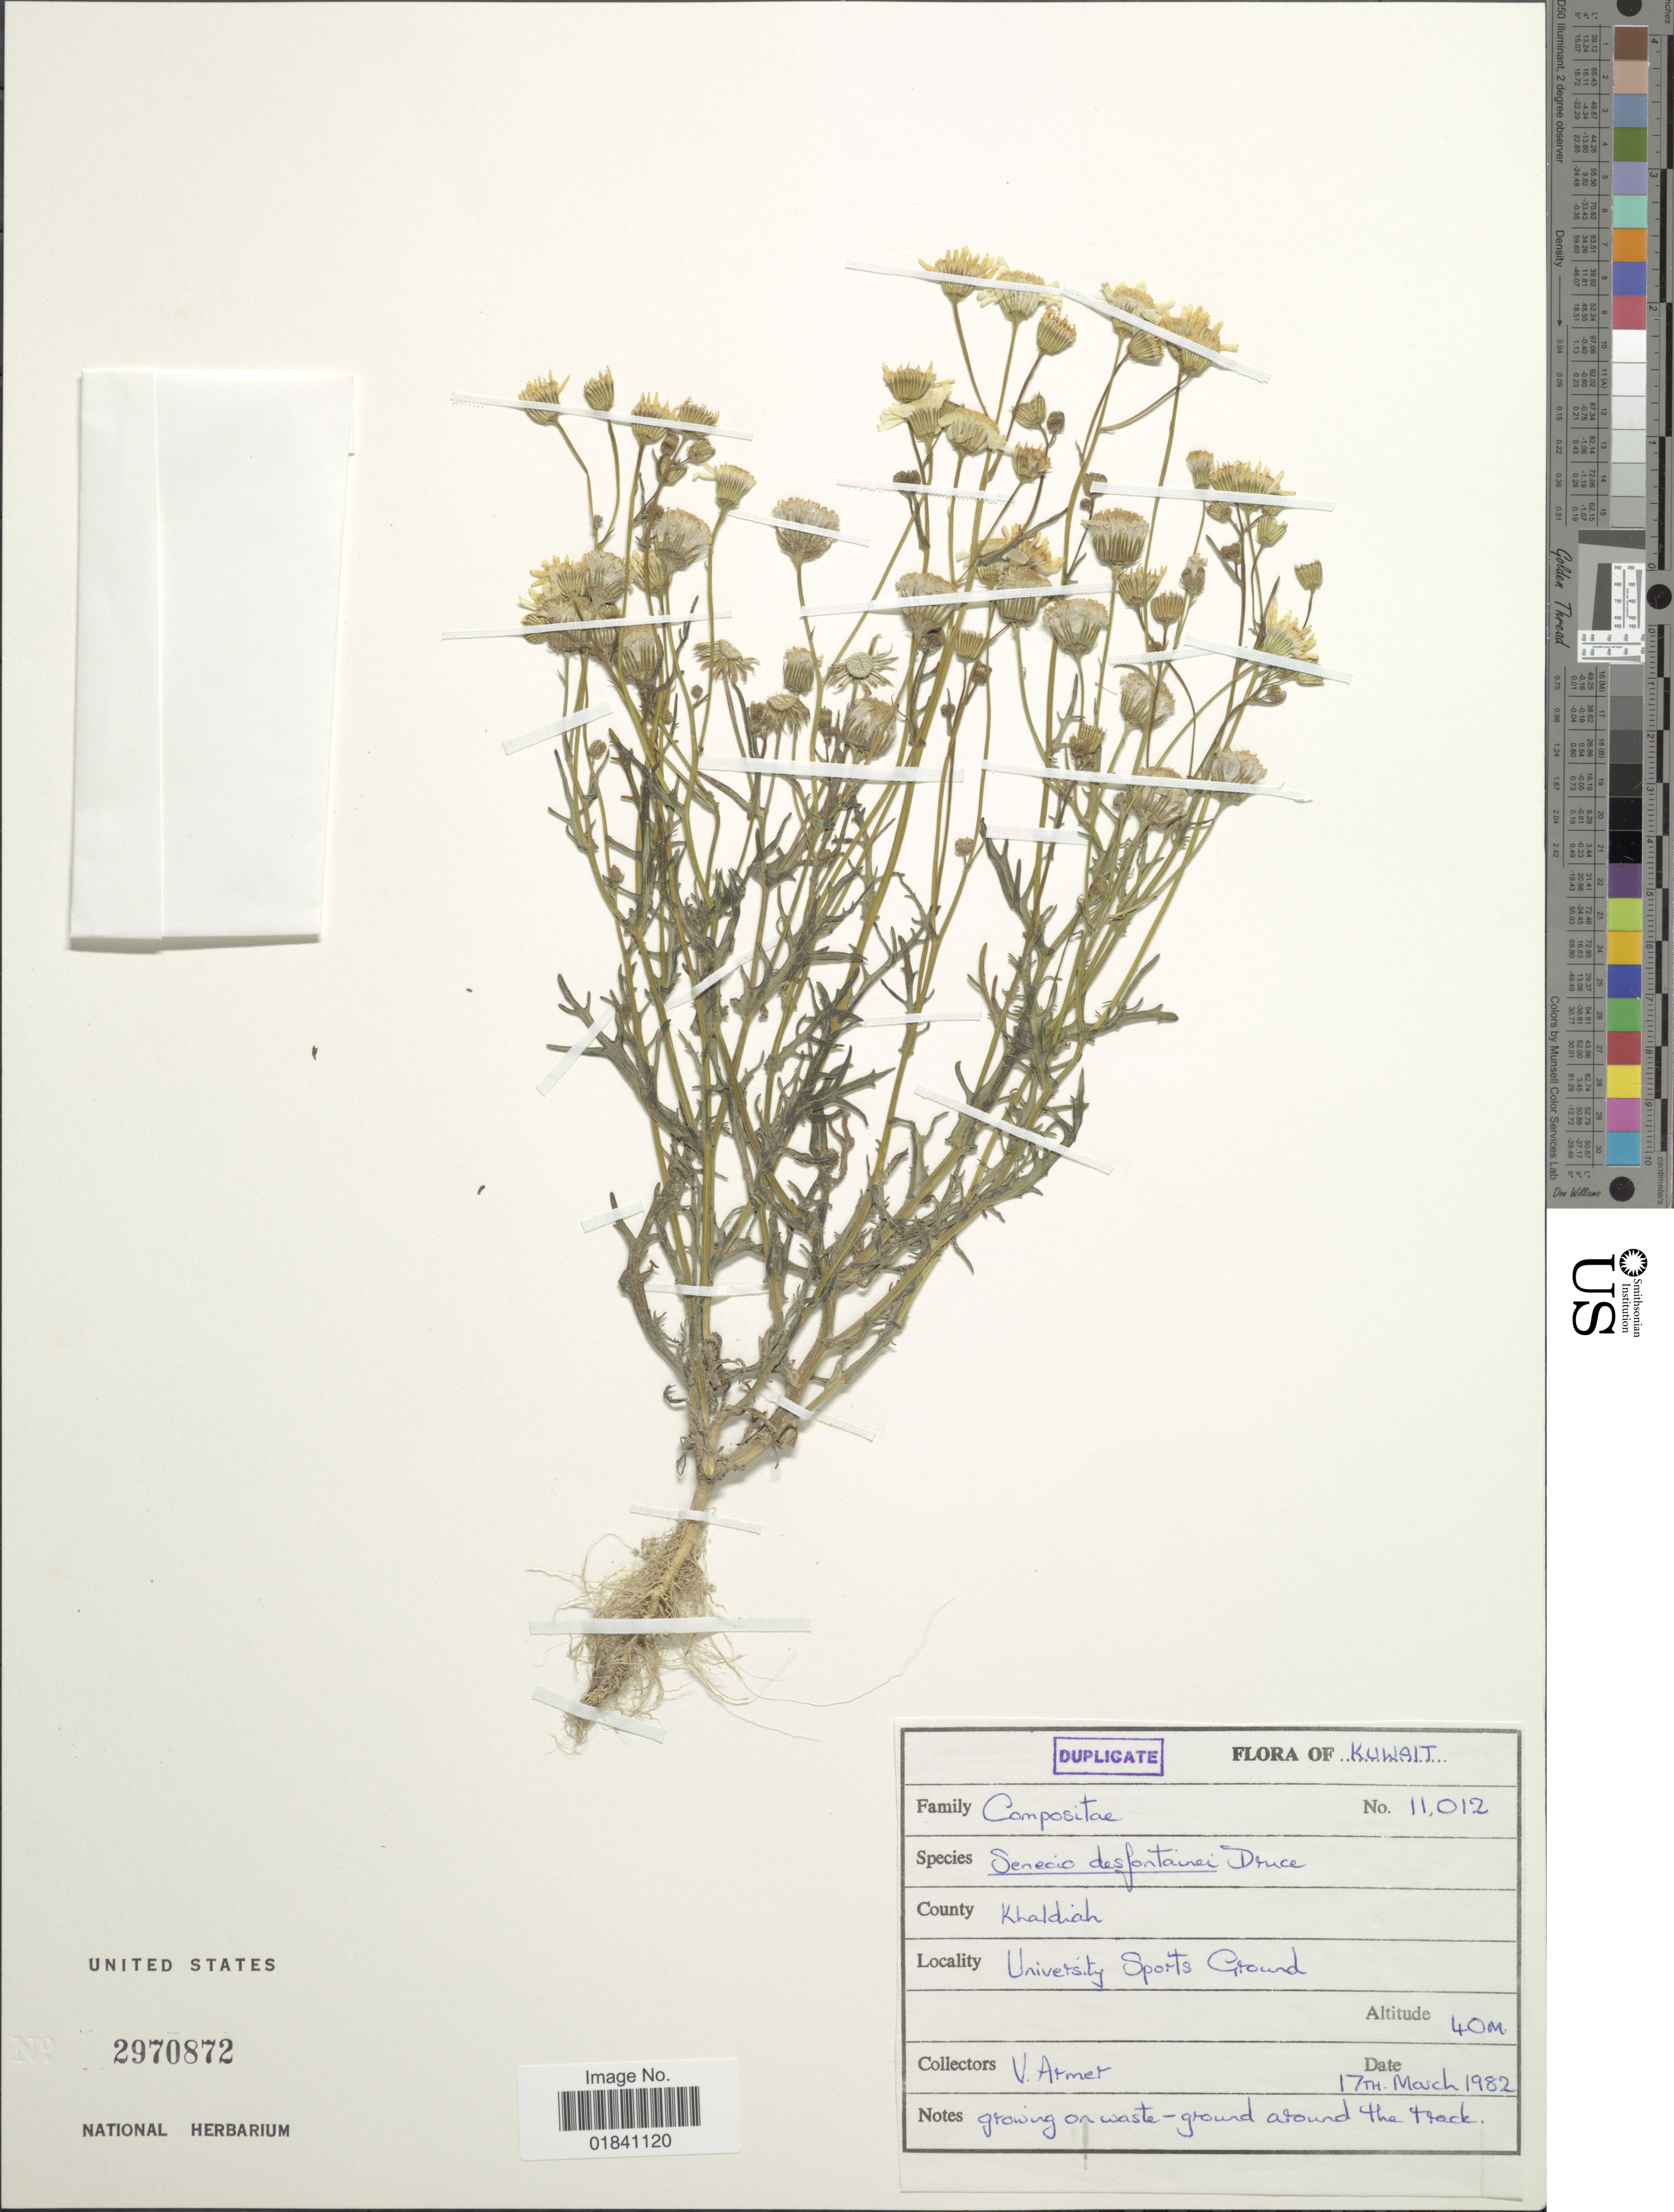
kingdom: Plantae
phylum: Tracheophyta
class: Magnoliopsida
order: Asterales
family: Asteraceae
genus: Senecio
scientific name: Senecio desfontainei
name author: Druce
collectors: V. Armet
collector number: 11012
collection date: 1982-03-17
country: Kuwait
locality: County Khaldiah. University Sports Ground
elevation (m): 40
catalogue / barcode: US 2970872